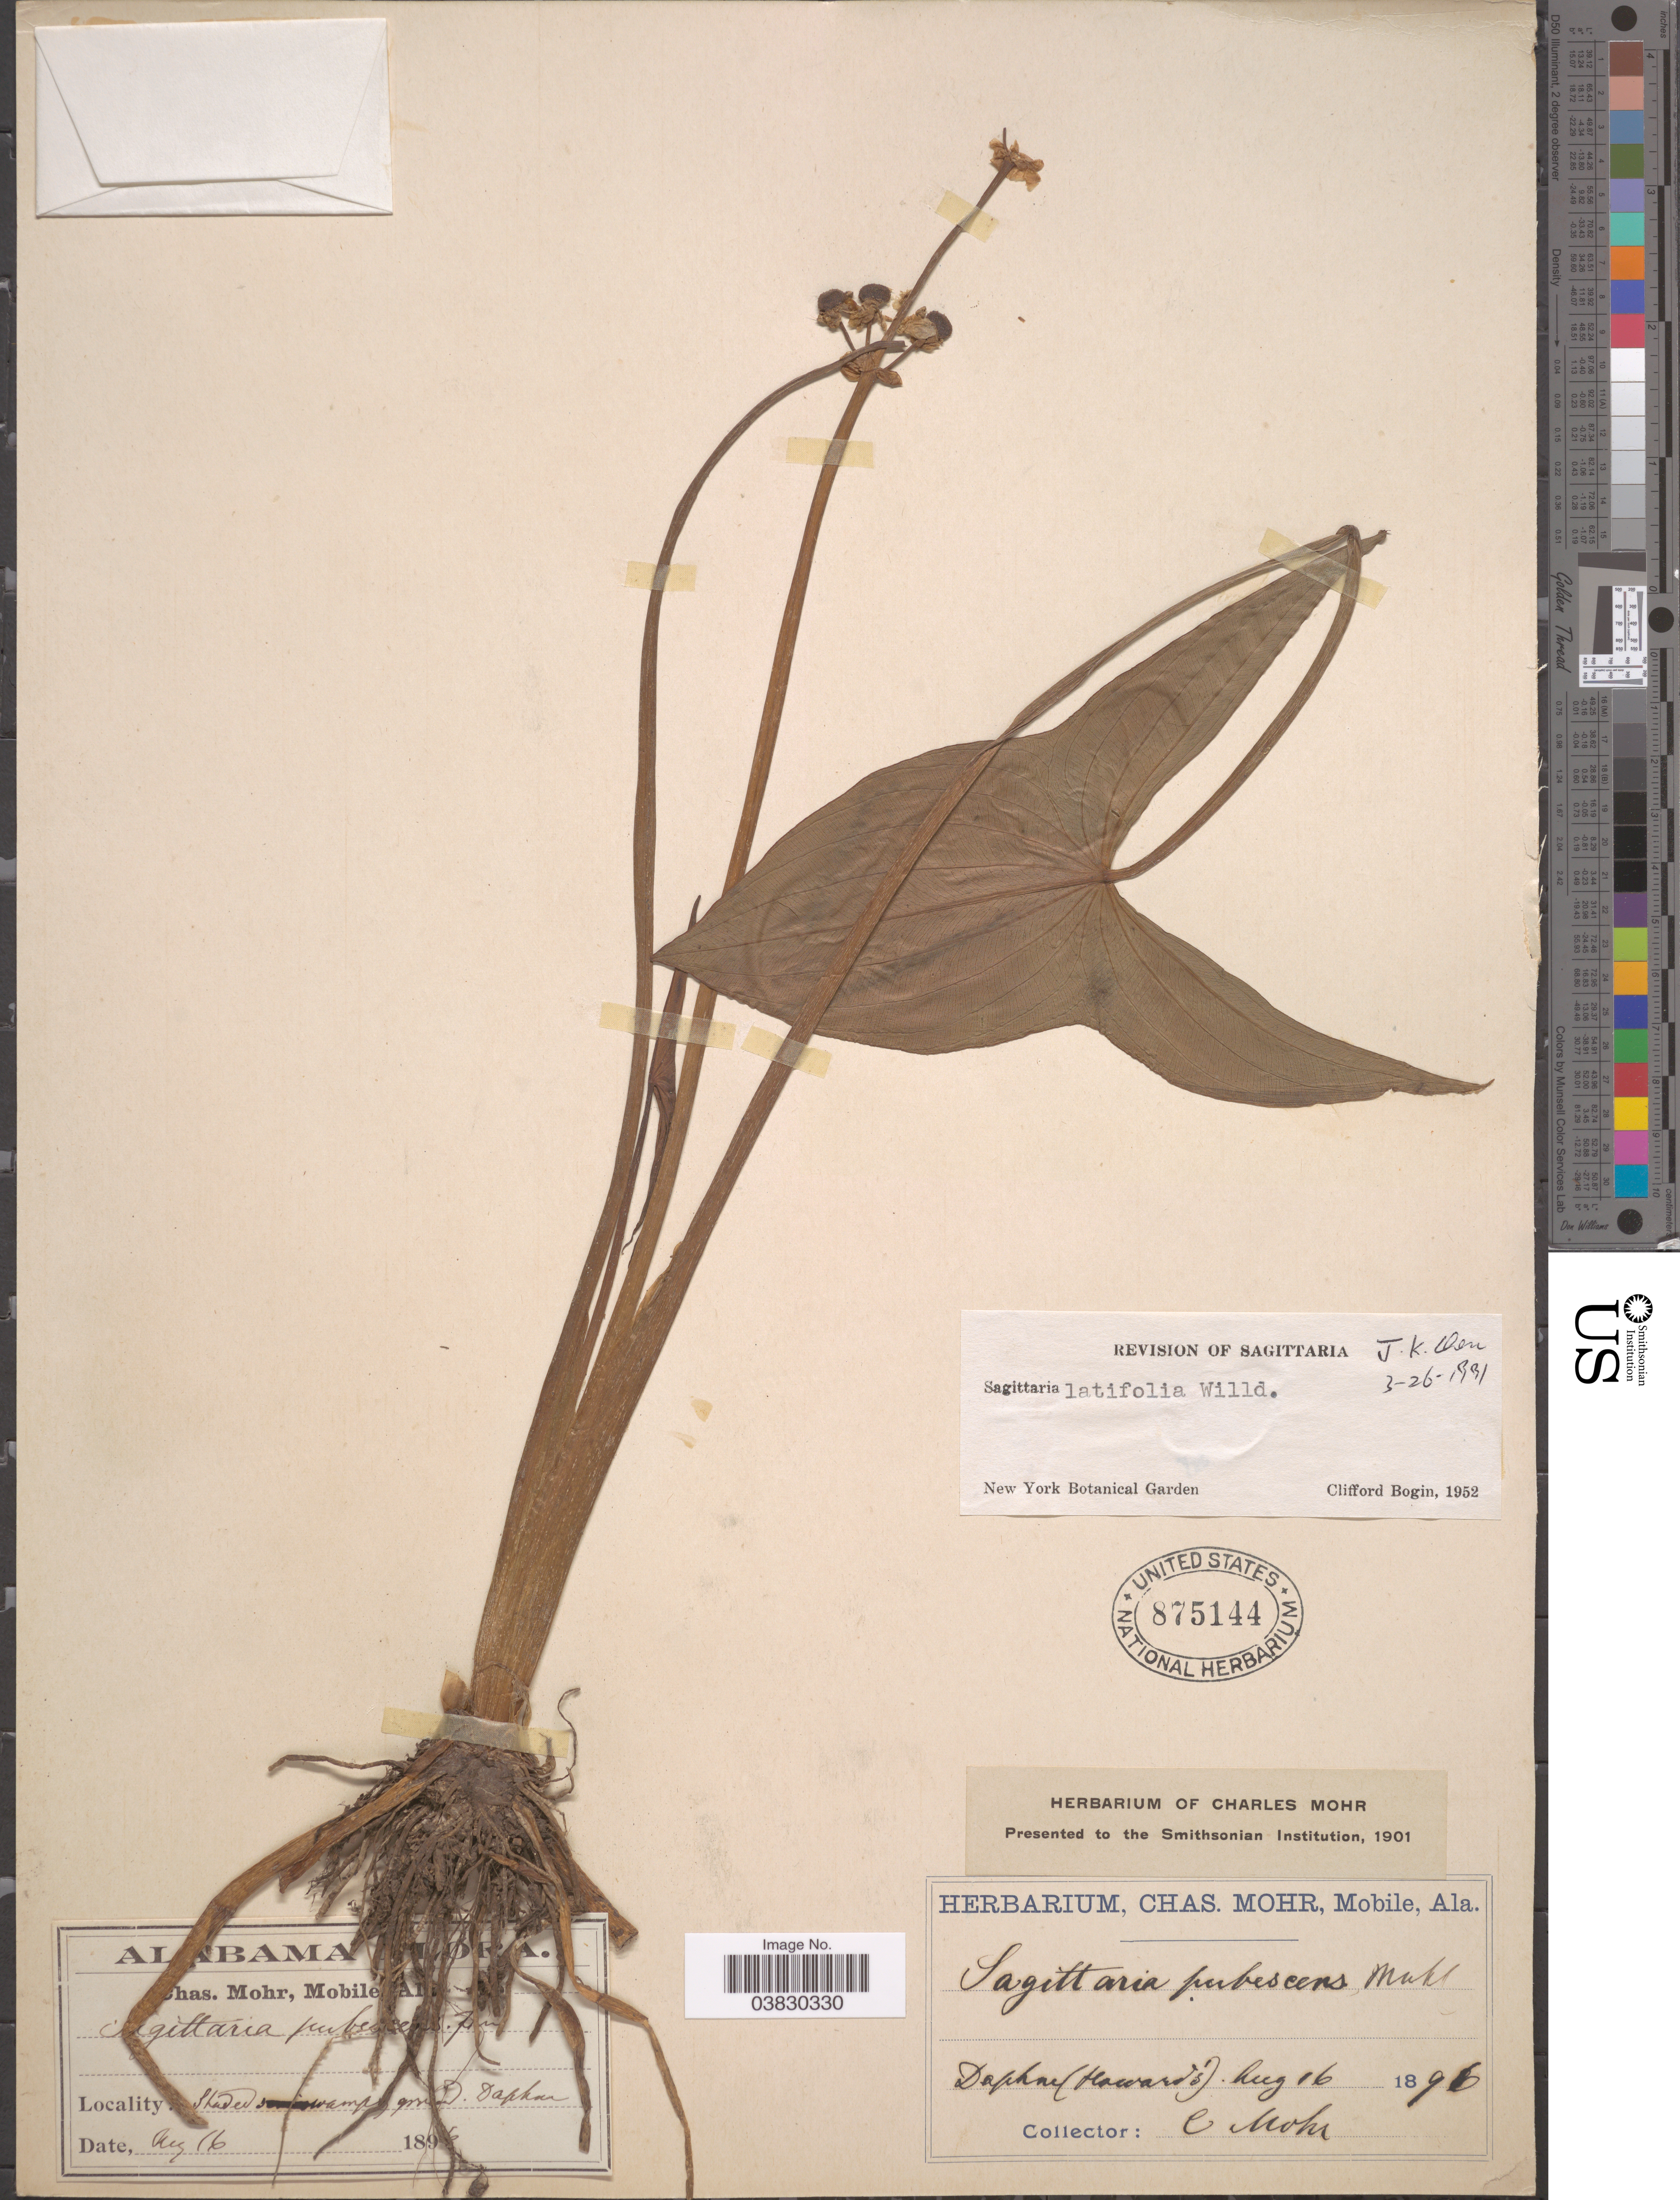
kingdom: Plantae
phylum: Tracheophyta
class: Liliopsida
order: Alismatales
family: Alismataceae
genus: Sagittaria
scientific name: Sagittaria latifolia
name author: Willd.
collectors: C. T. Mohr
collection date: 1896-08-16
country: United States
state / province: Alabama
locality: Daphne (Harvard's).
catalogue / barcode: US 875144